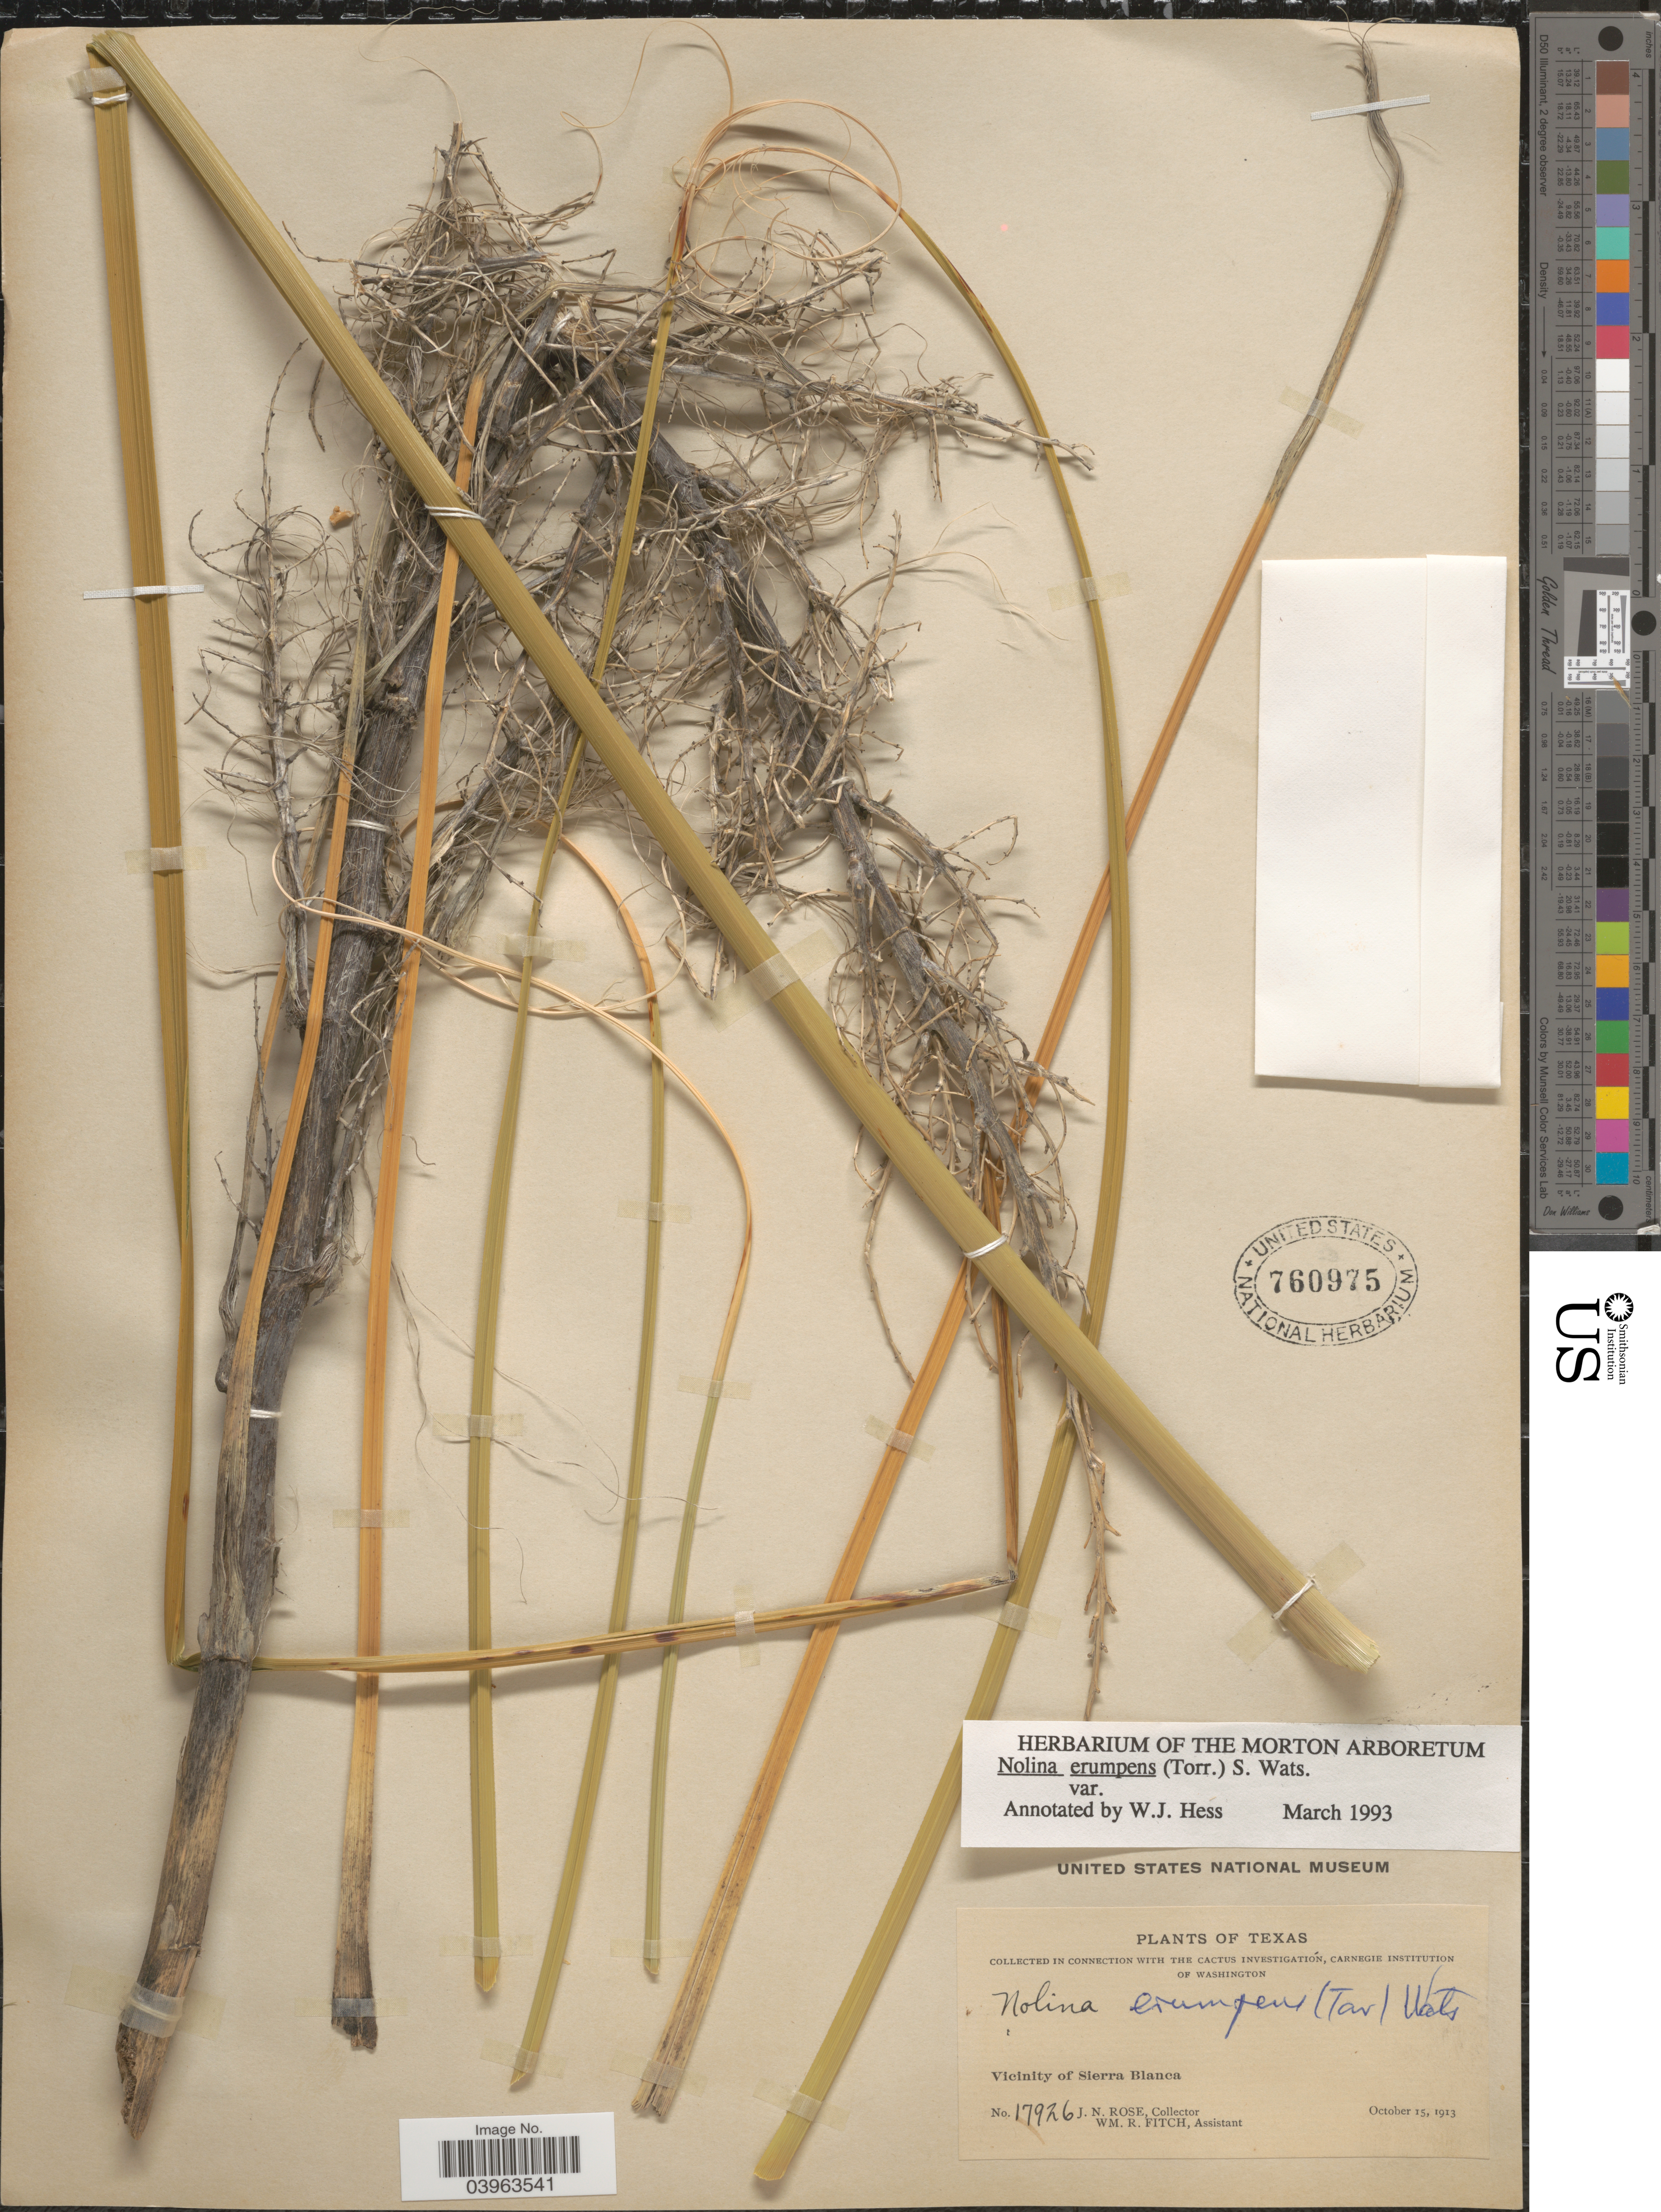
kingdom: Plantae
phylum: Tracheophyta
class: Liliopsida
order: Asparagales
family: Asparagaceae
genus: Nolina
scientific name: Nolina erumpens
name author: (Torr.) S. Watson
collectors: J. N. Rose & W. R. Fitch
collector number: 17926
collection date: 1913-10-15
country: United States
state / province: Texas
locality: Vicinity of Sierra Blanca.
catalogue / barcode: US 760975